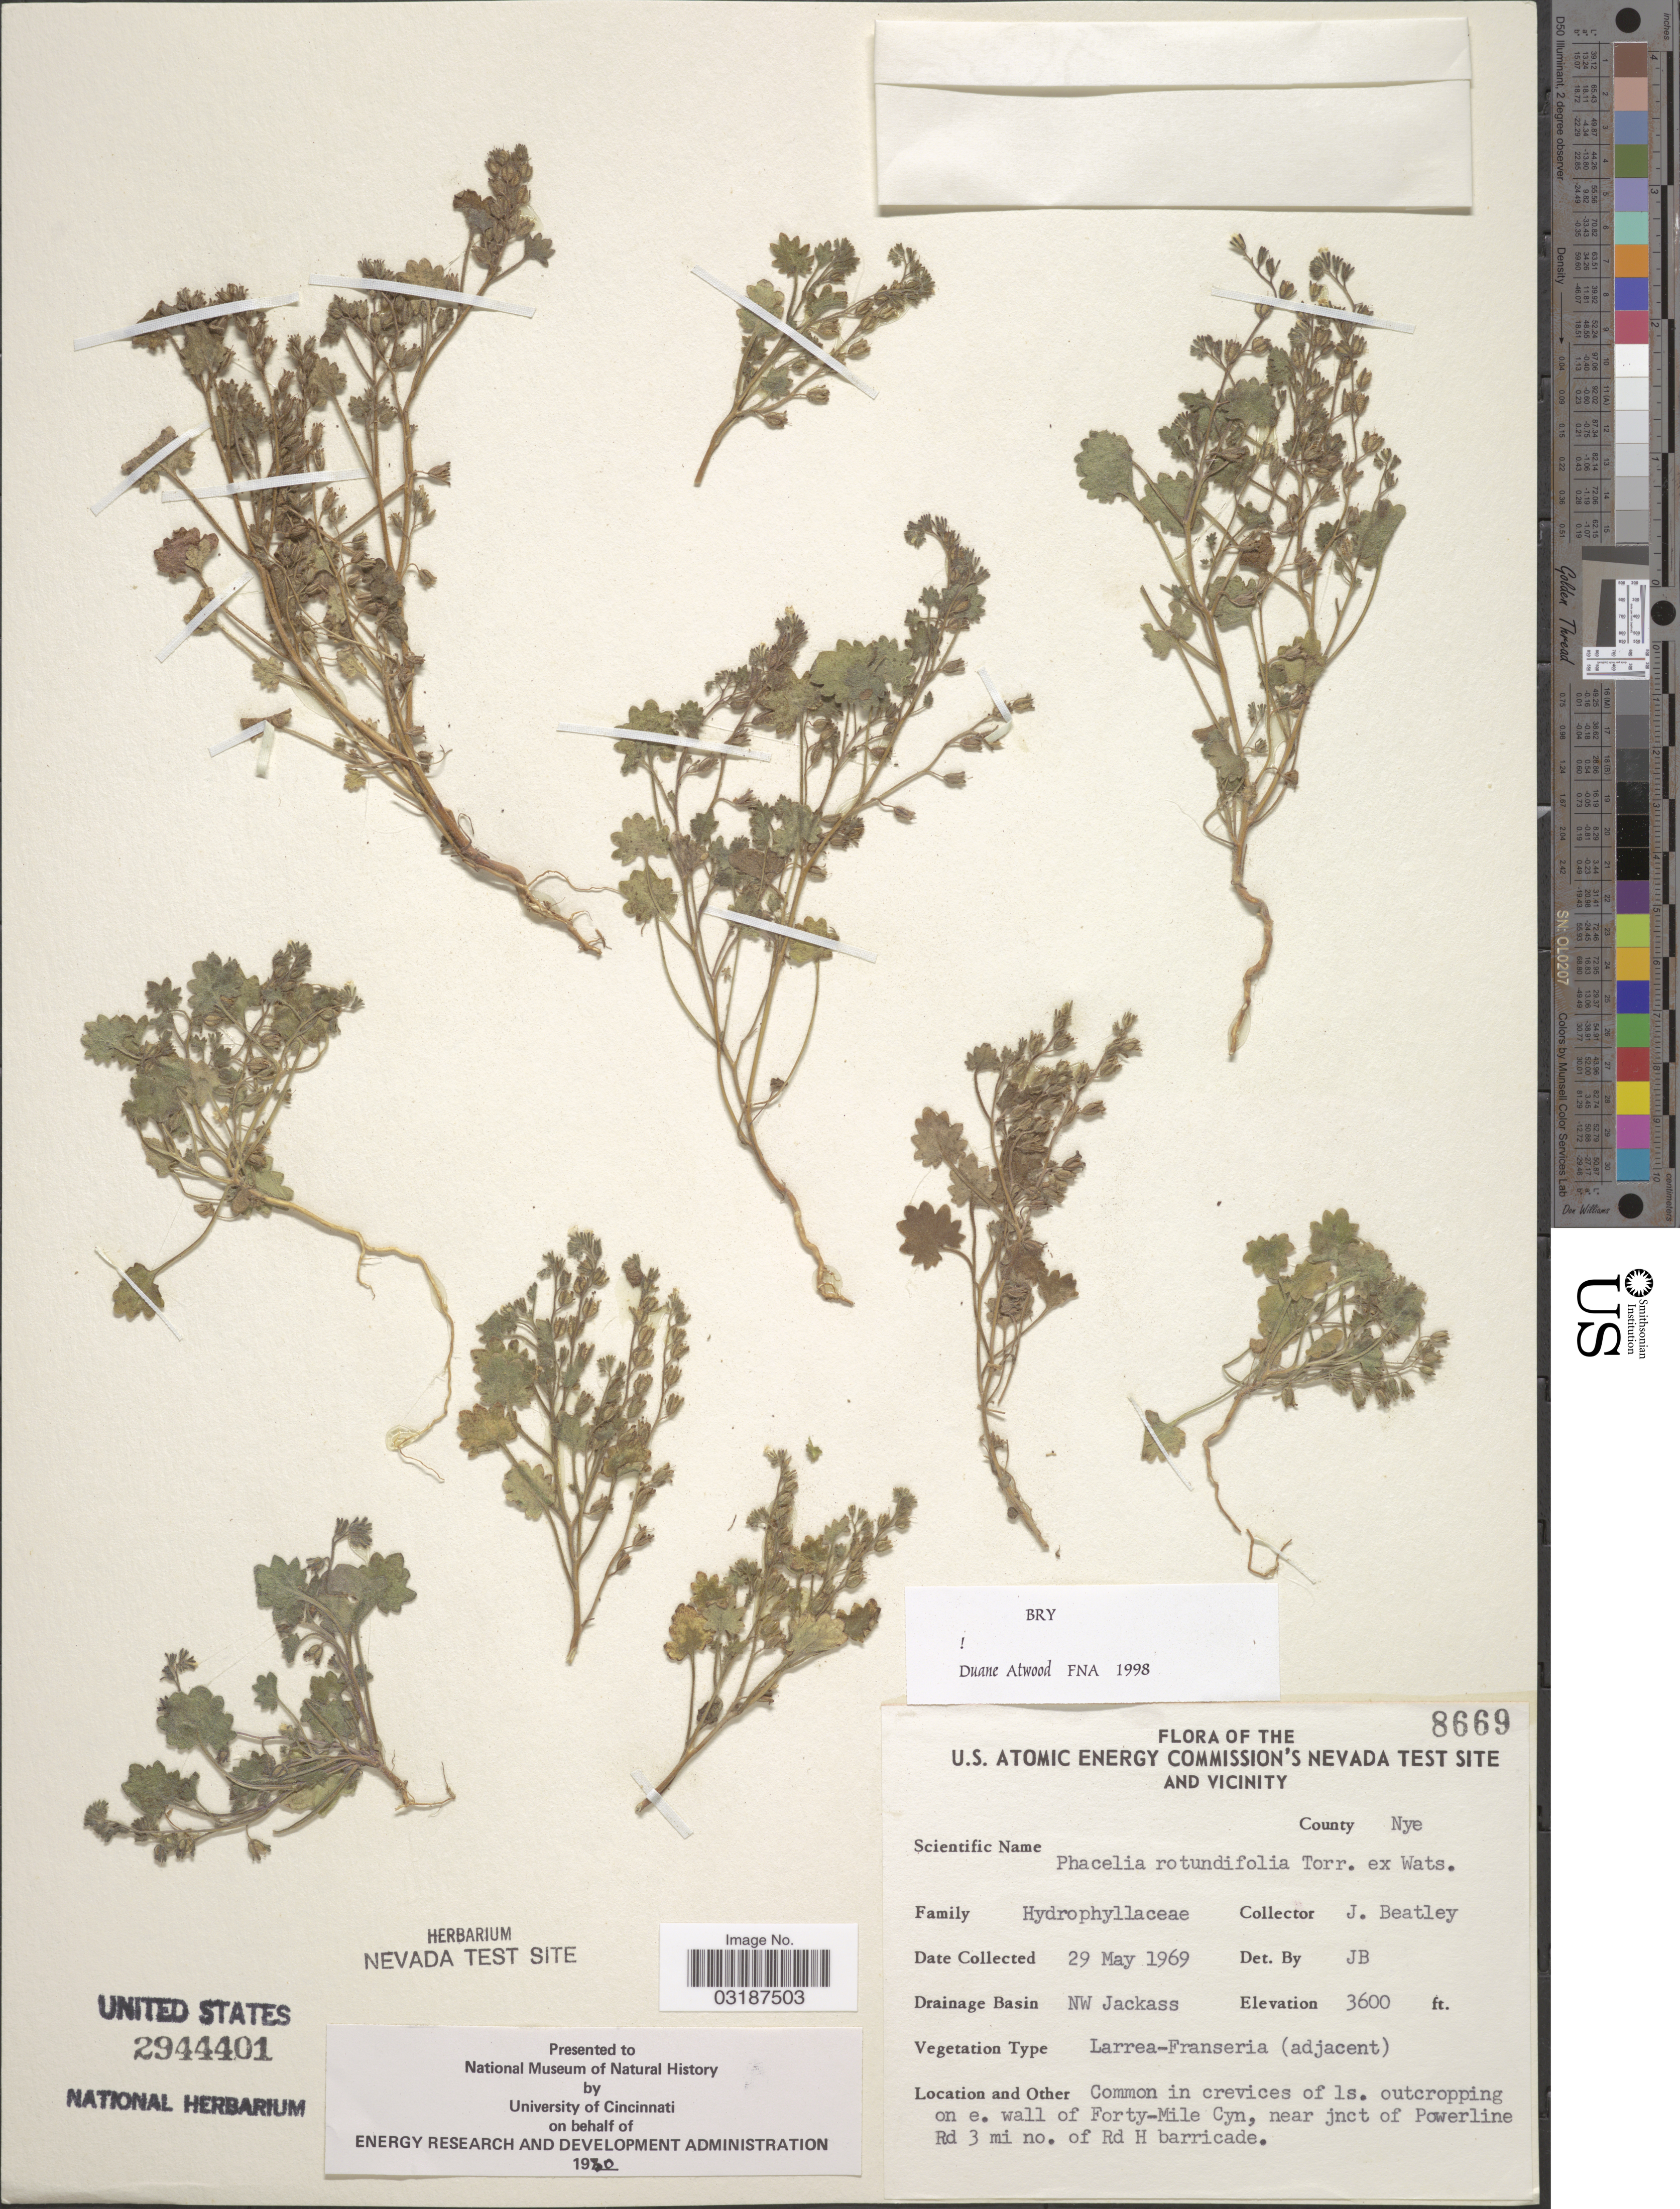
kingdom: Plantae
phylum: Tracheophyta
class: Magnoliopsida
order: Boraginales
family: Hydrophyllaceae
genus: Phacelia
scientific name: Phacelia rotundifolia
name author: Torr. ex S. Watson in C. King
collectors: J. C. Beatley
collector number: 8669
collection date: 1969-05-29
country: United States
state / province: Nevada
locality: U.S. Atomic Energy Commission's Nevada Test Site and Vicinity. County Nye. Drainage Basin NW Jackass. Common in crevices of ls. outcropping on e. wall of Forty-Mile Cyn, near jnct of Powerline Rd 3 mi no. of Rd H barricade.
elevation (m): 1097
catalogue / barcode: US 2944401